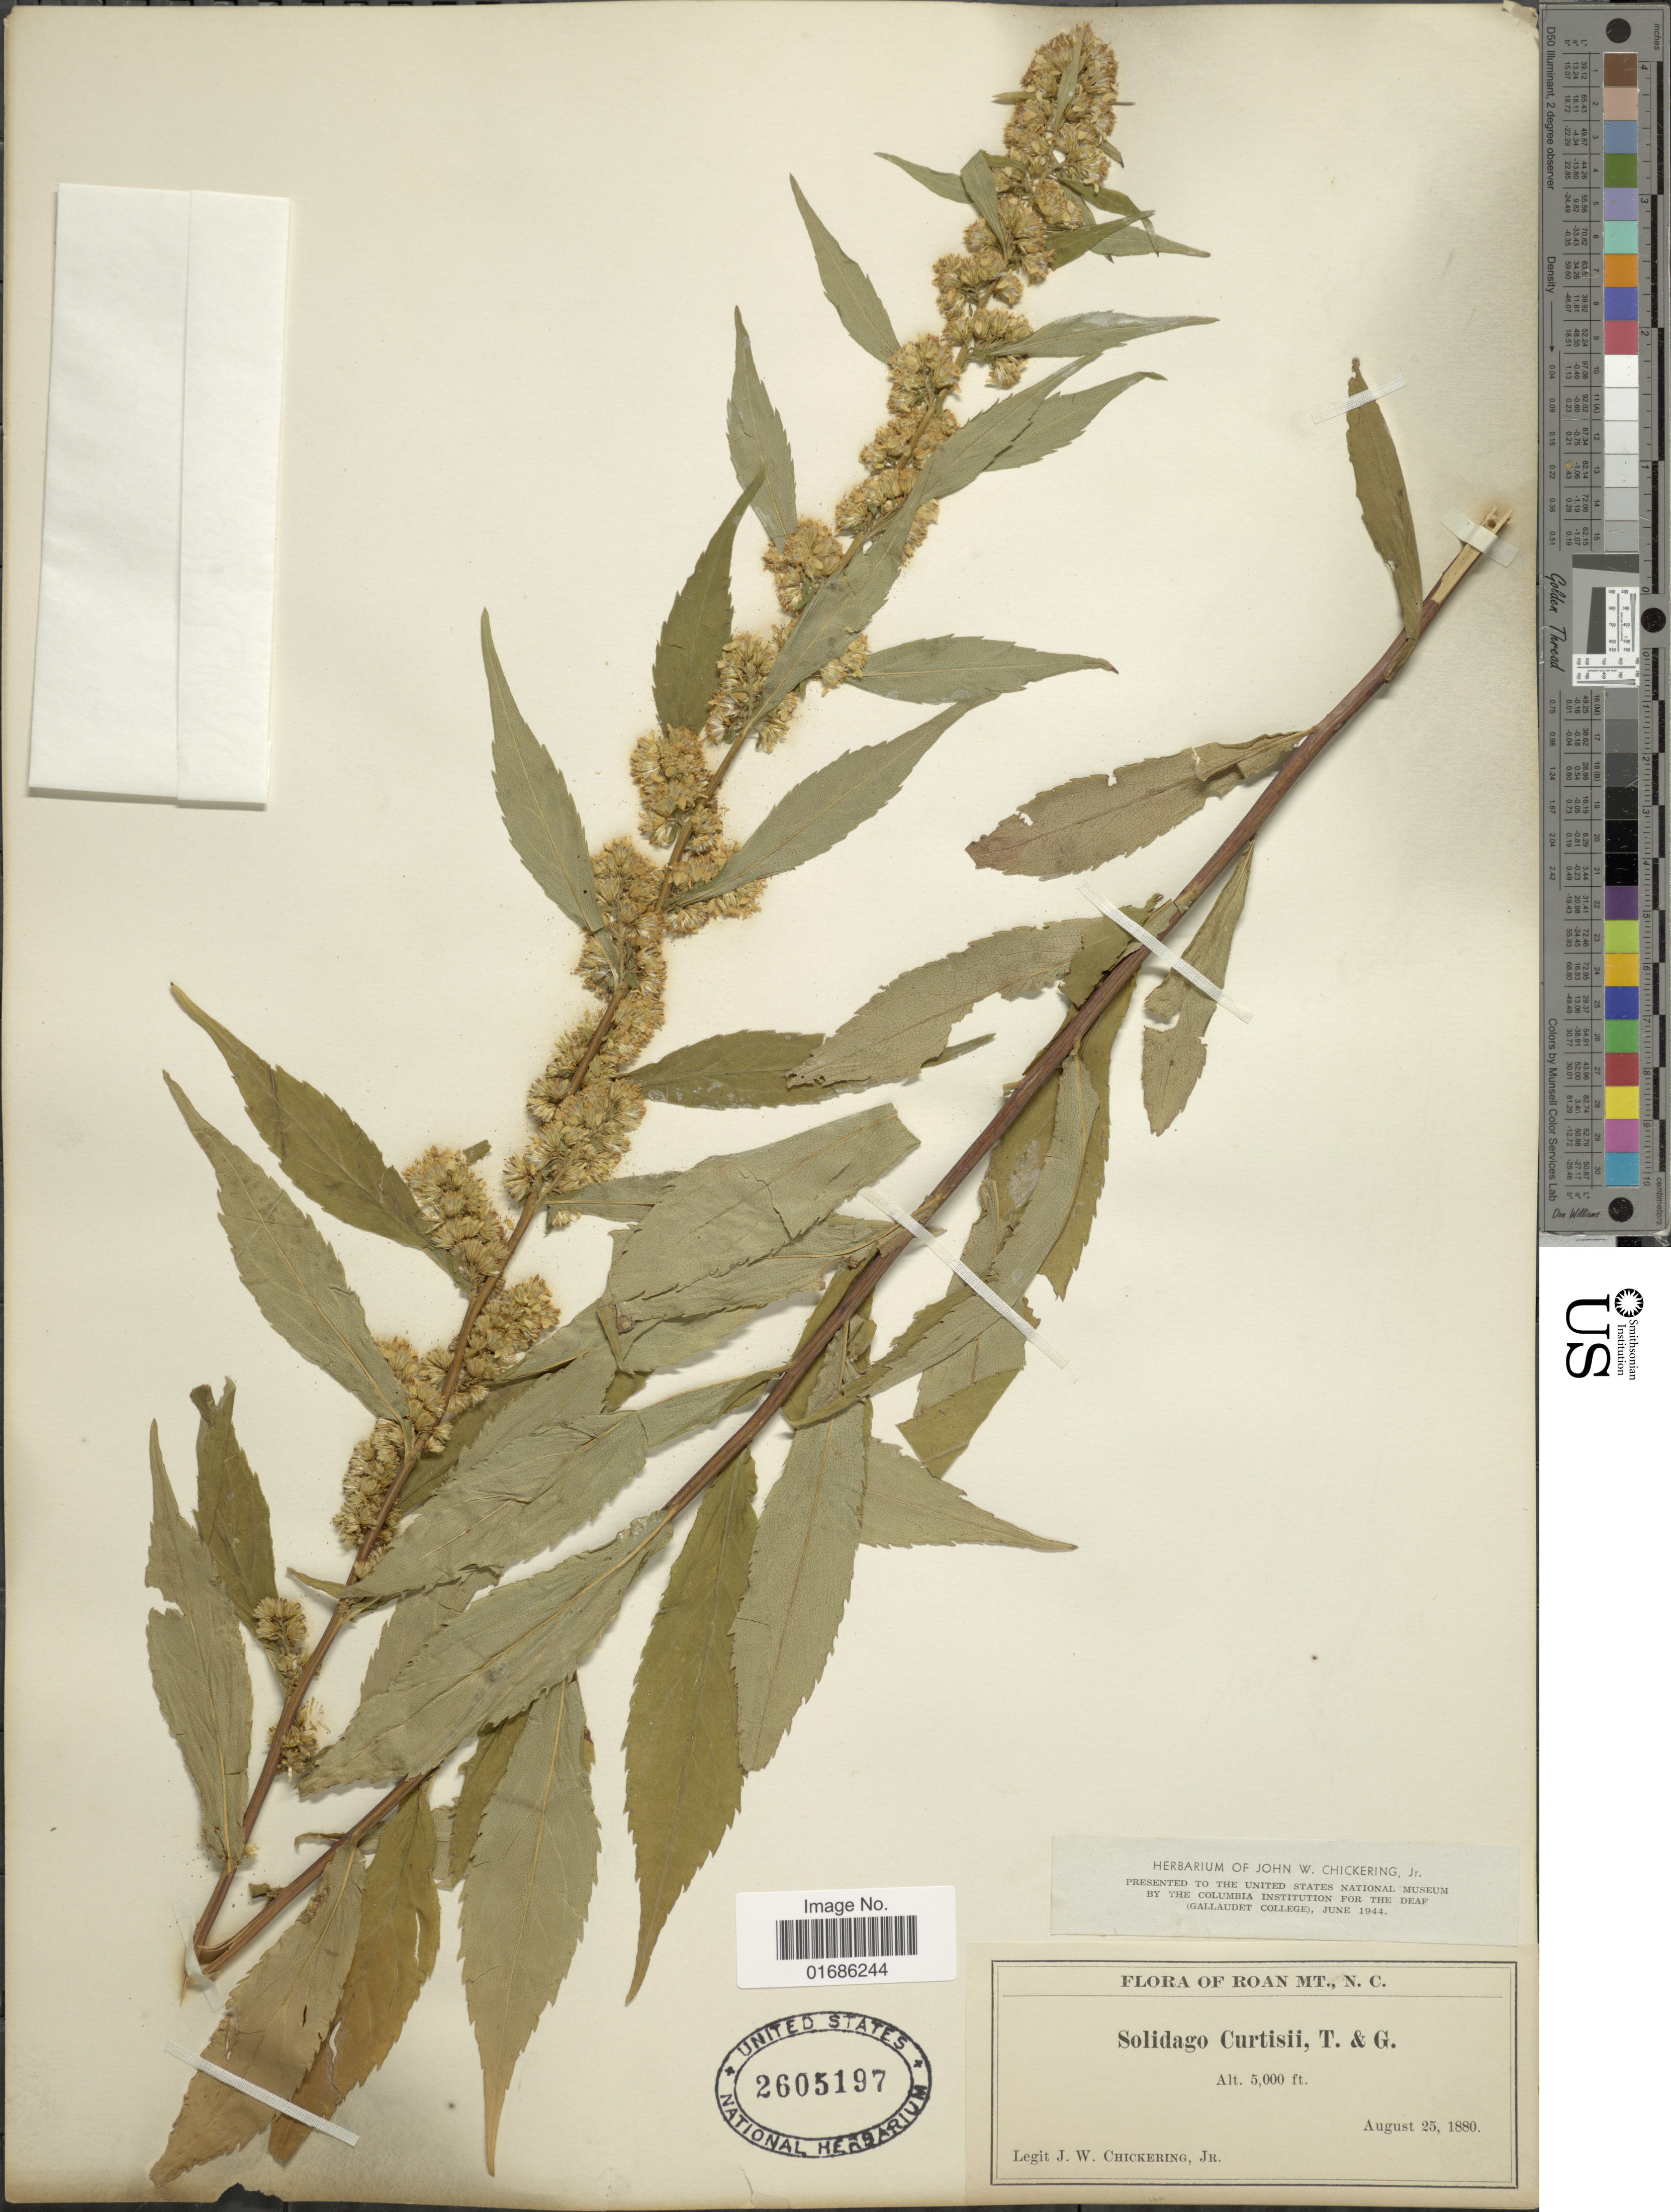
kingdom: Plantae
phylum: Tracheophyta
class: Magnoliopsida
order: Asterales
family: Asteraceae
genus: Solidago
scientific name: Solidago curtisii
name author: Torr. & A. Gray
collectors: J. W. Chickering Jr.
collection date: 1880-08-25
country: United States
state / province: North Carolina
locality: Roan Mt.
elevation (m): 1524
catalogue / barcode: US 2605197